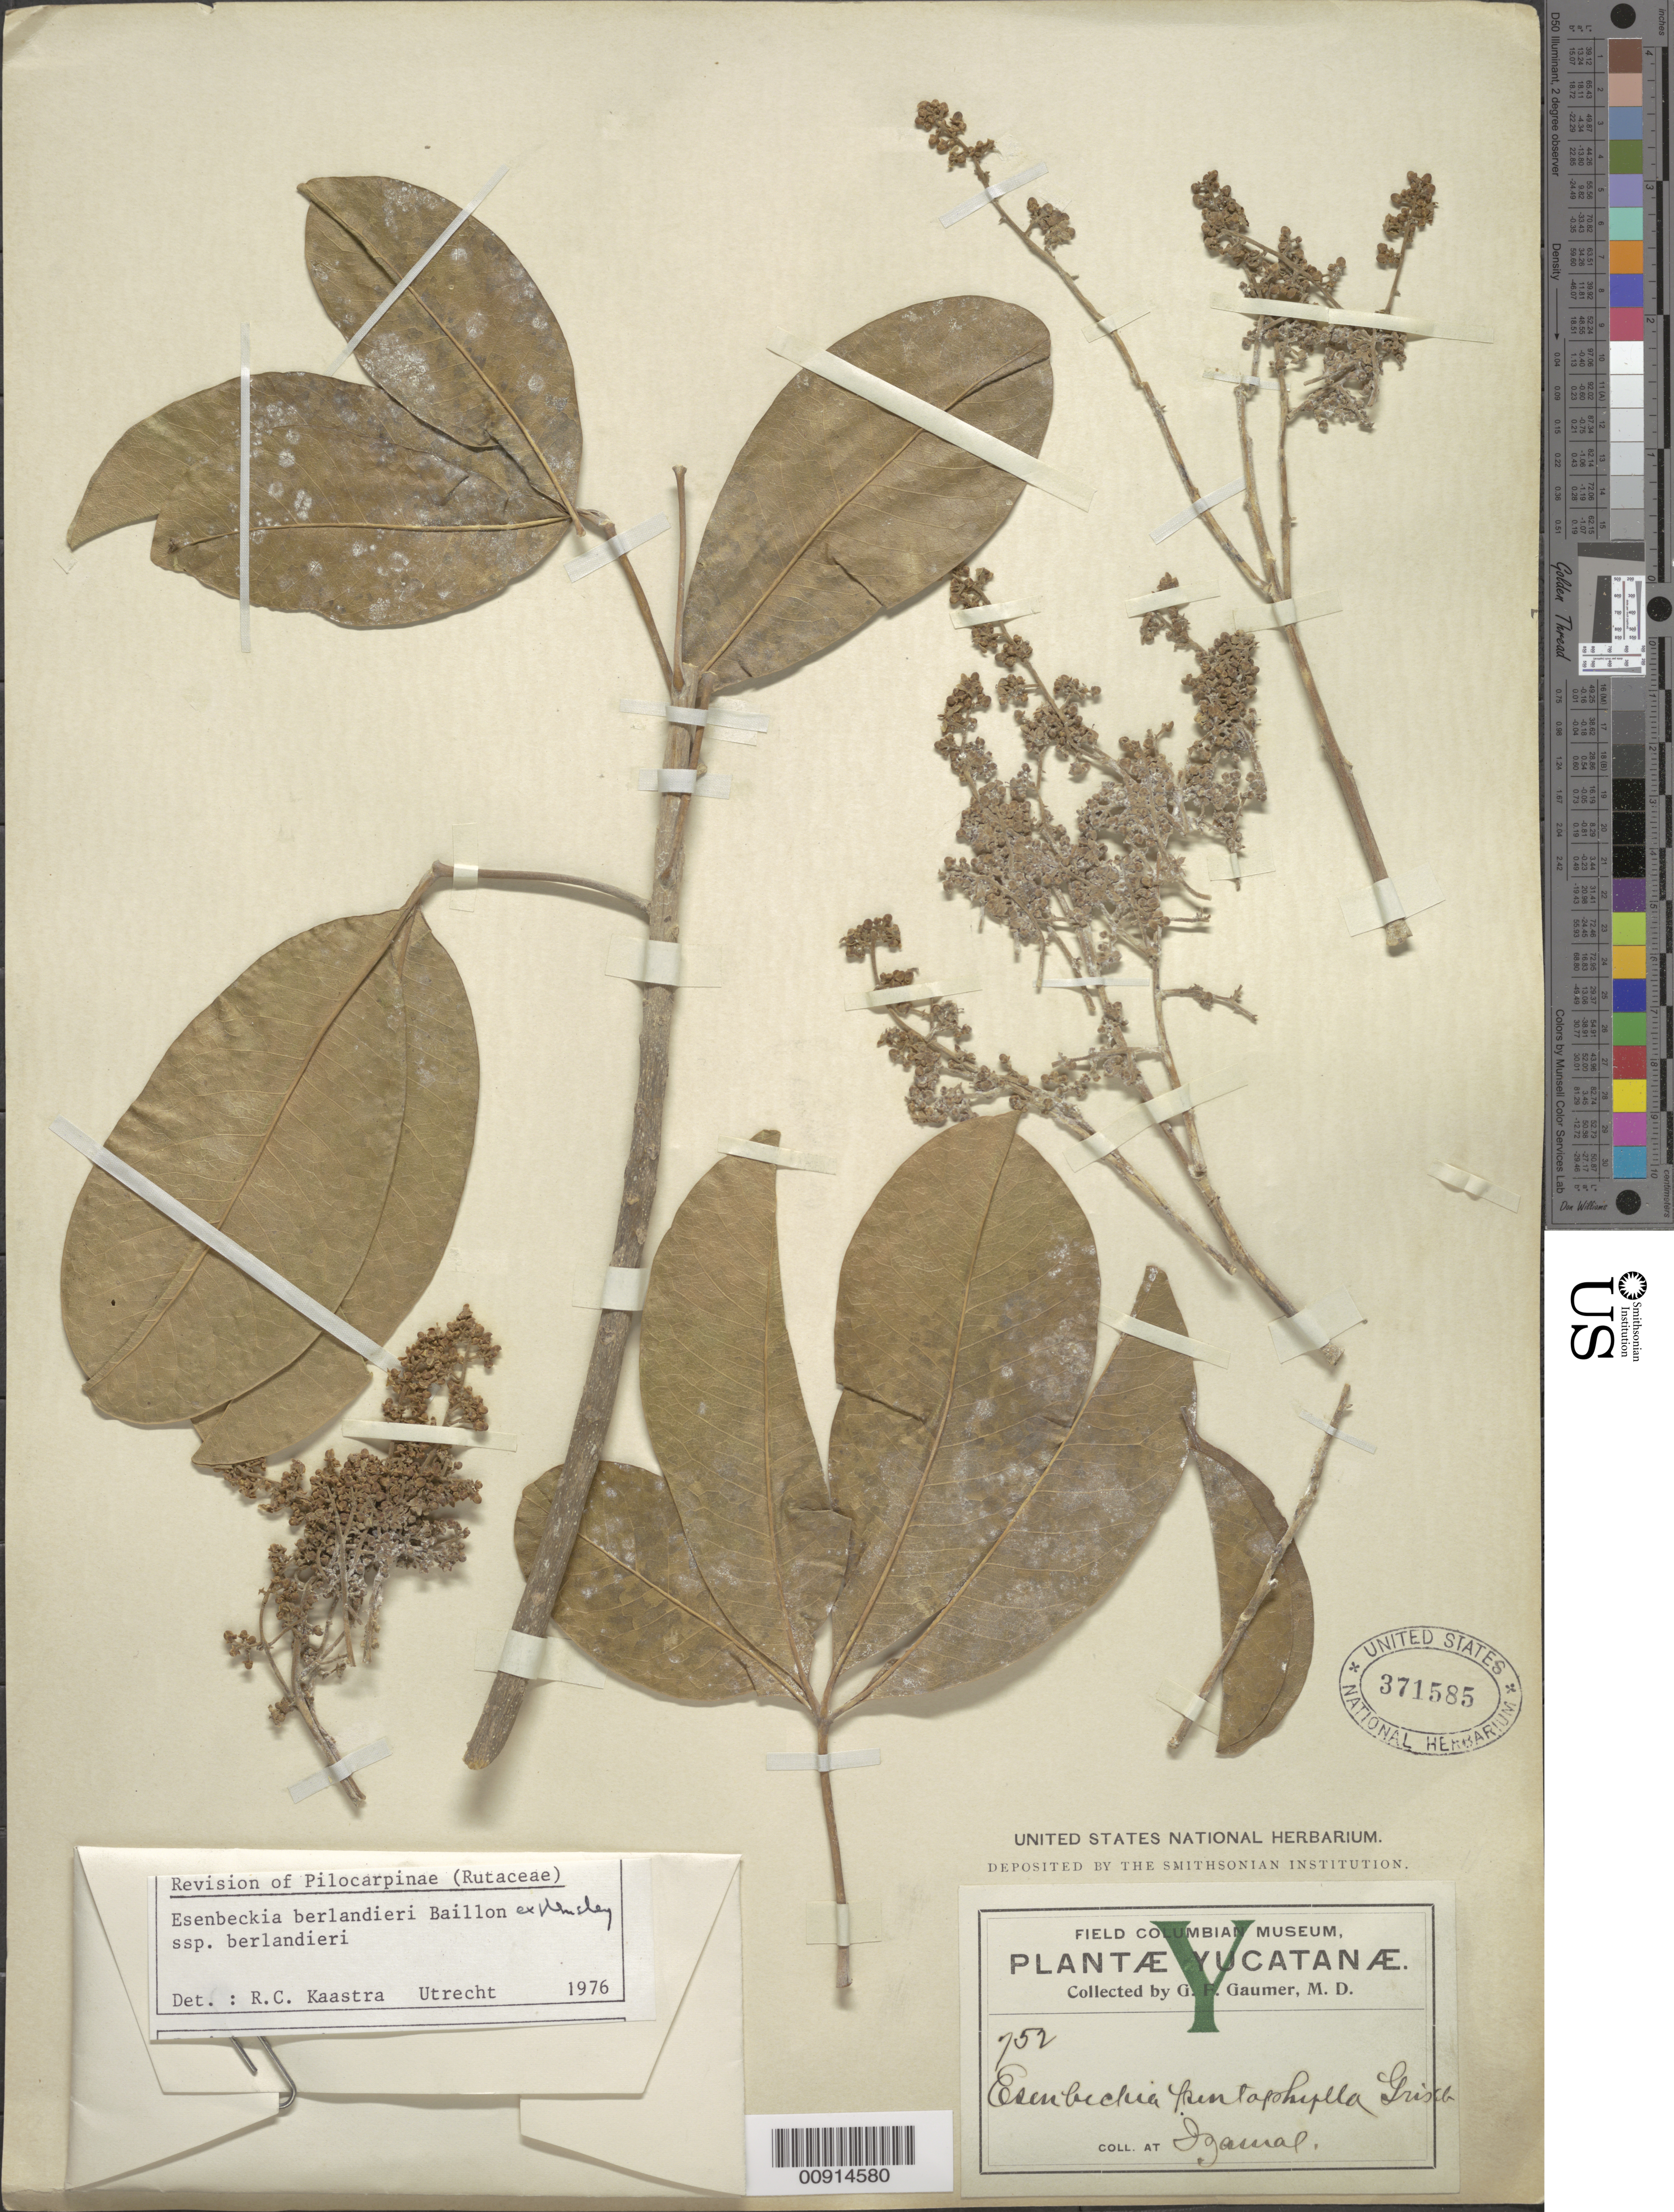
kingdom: Plantae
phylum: Tracheophyta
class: Magnoliopsida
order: Sapindales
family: Rutaceae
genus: Esenbeckia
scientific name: Esenbeckia berlandieri subsp. berlandieri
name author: Baill. ex Hemsl.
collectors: G. F. Gaumer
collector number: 752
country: Mexico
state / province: Yucatán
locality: Izamal, Yucatán.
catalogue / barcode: US 371585